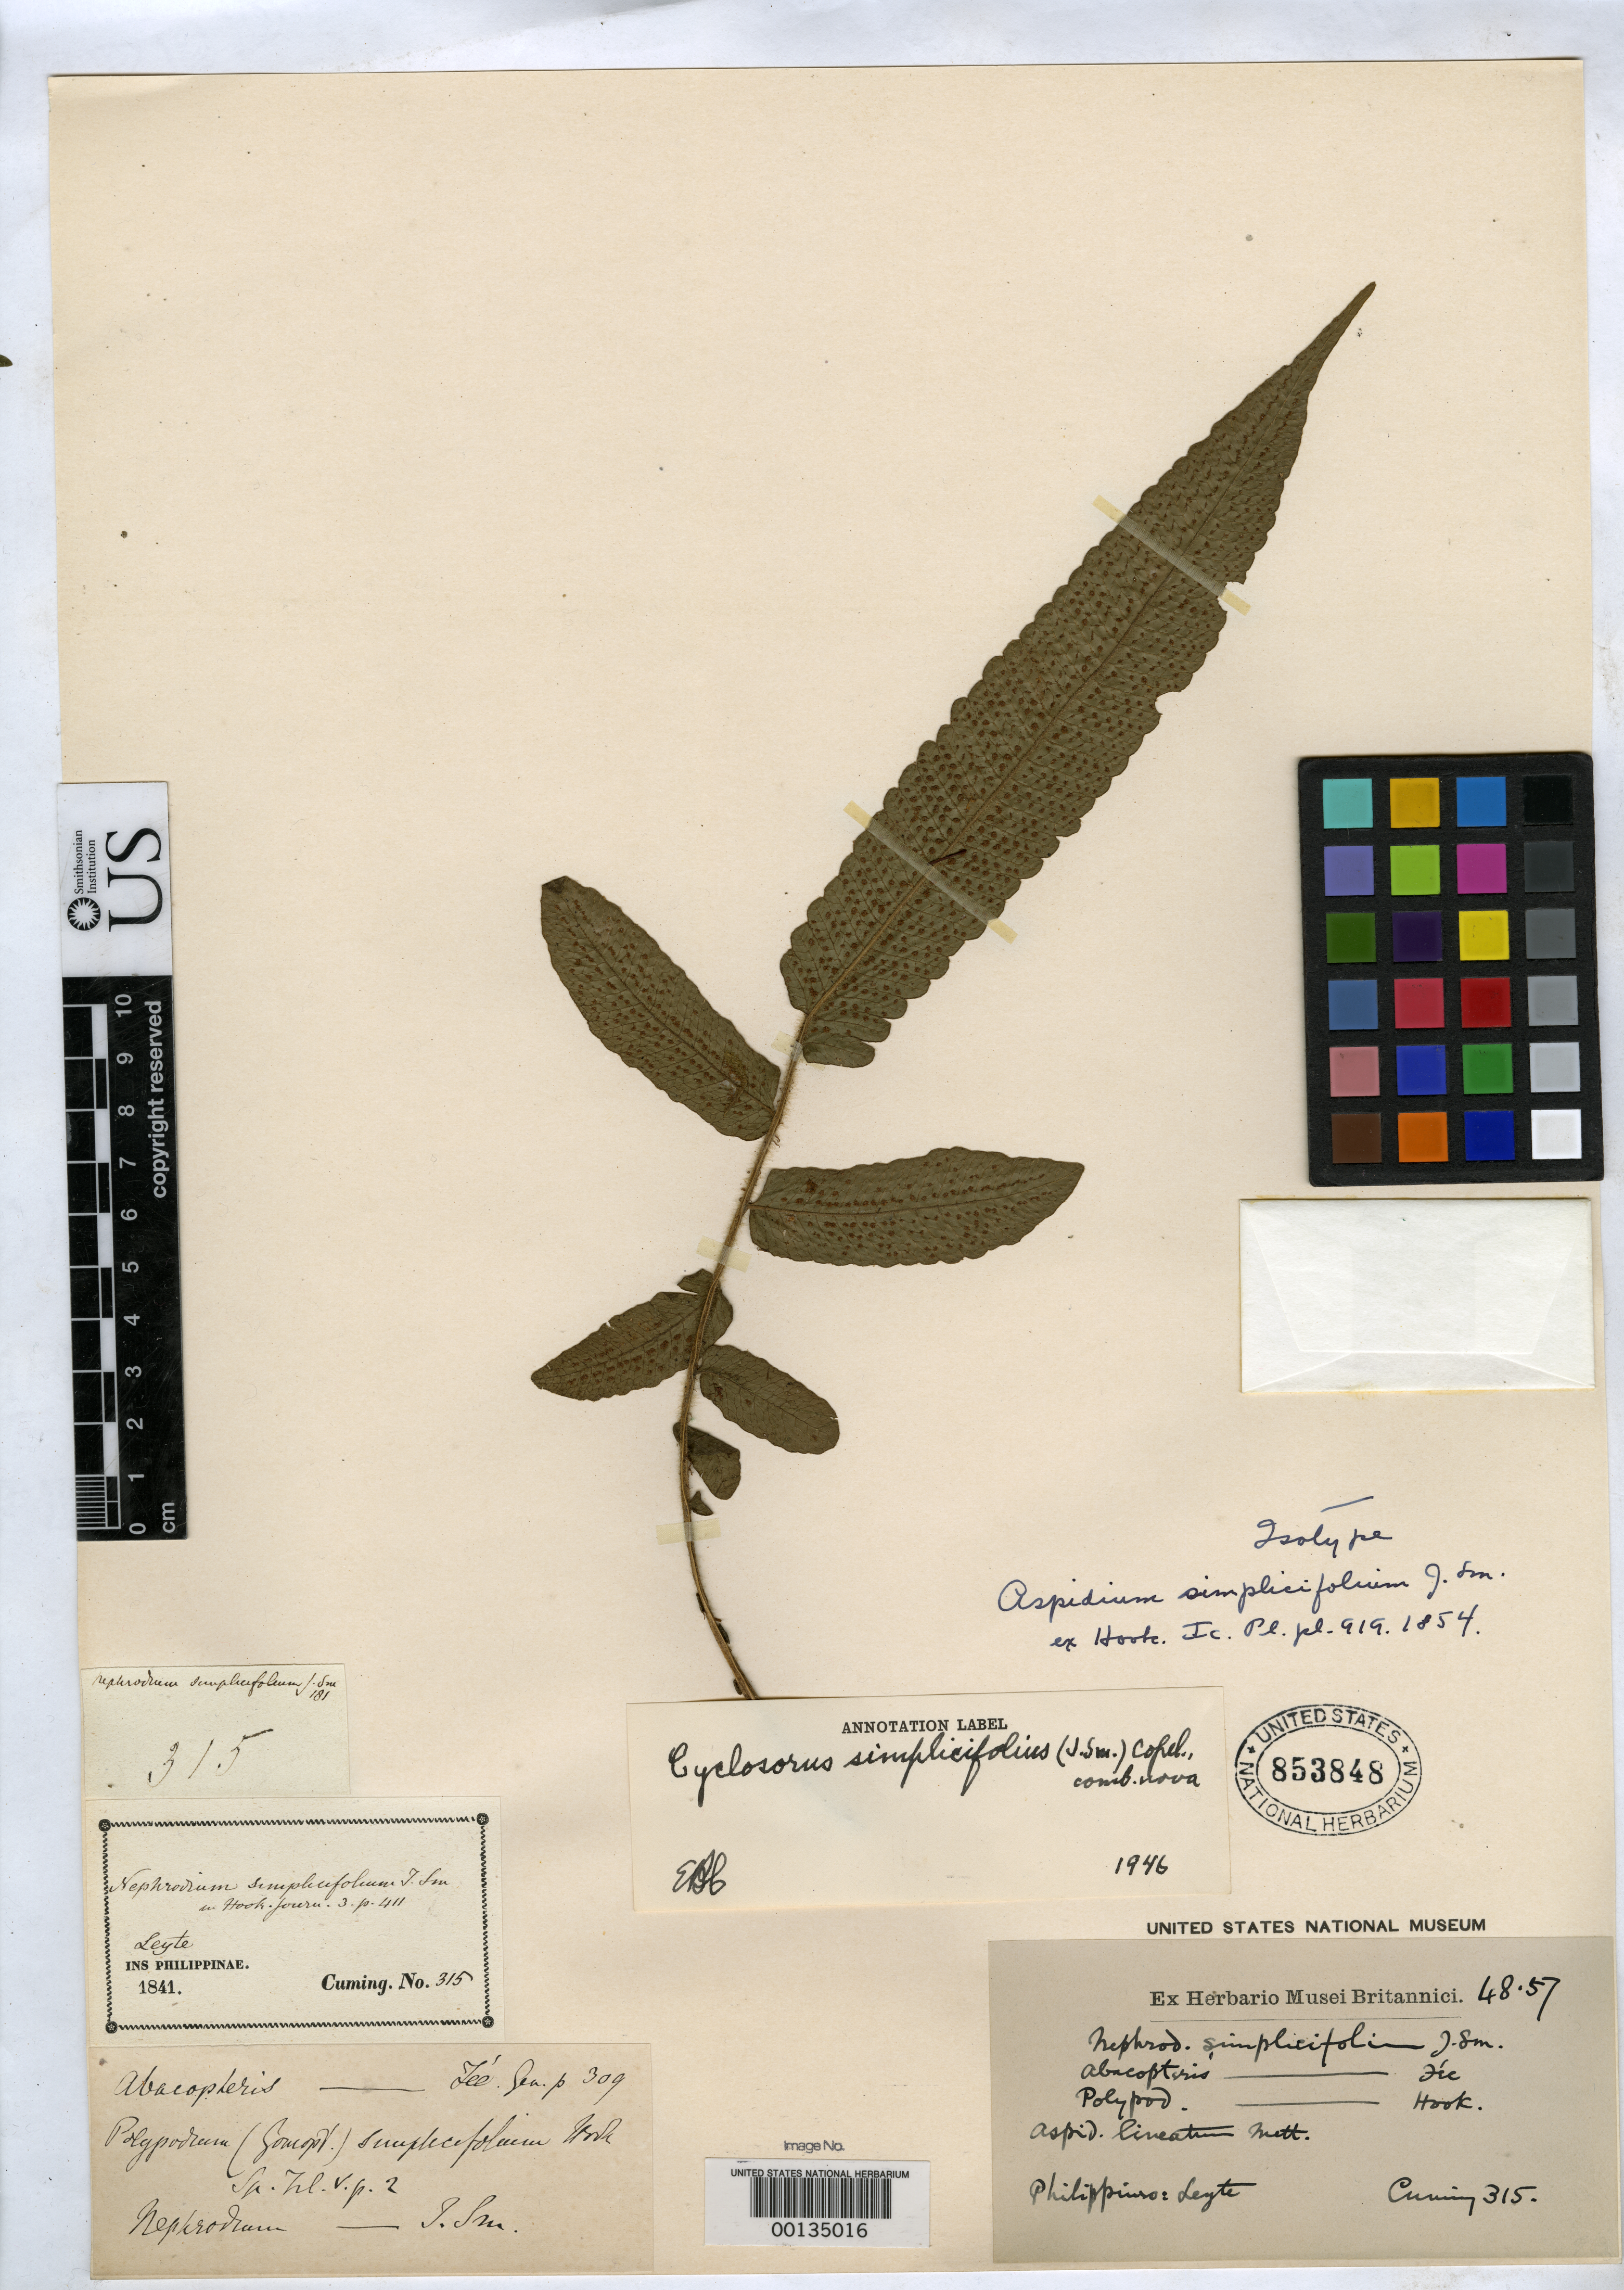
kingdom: Plantae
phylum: Tracheophyta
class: Polypodiopsida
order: Polypodiales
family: Tectariaceae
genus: Aspidium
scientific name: Aspidium simplicifolium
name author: J. Sm. ex Hook.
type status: Type Collection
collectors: H. Cuming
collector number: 315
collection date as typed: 1841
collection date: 1841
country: Philippines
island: Leyte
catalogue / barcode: US 853848